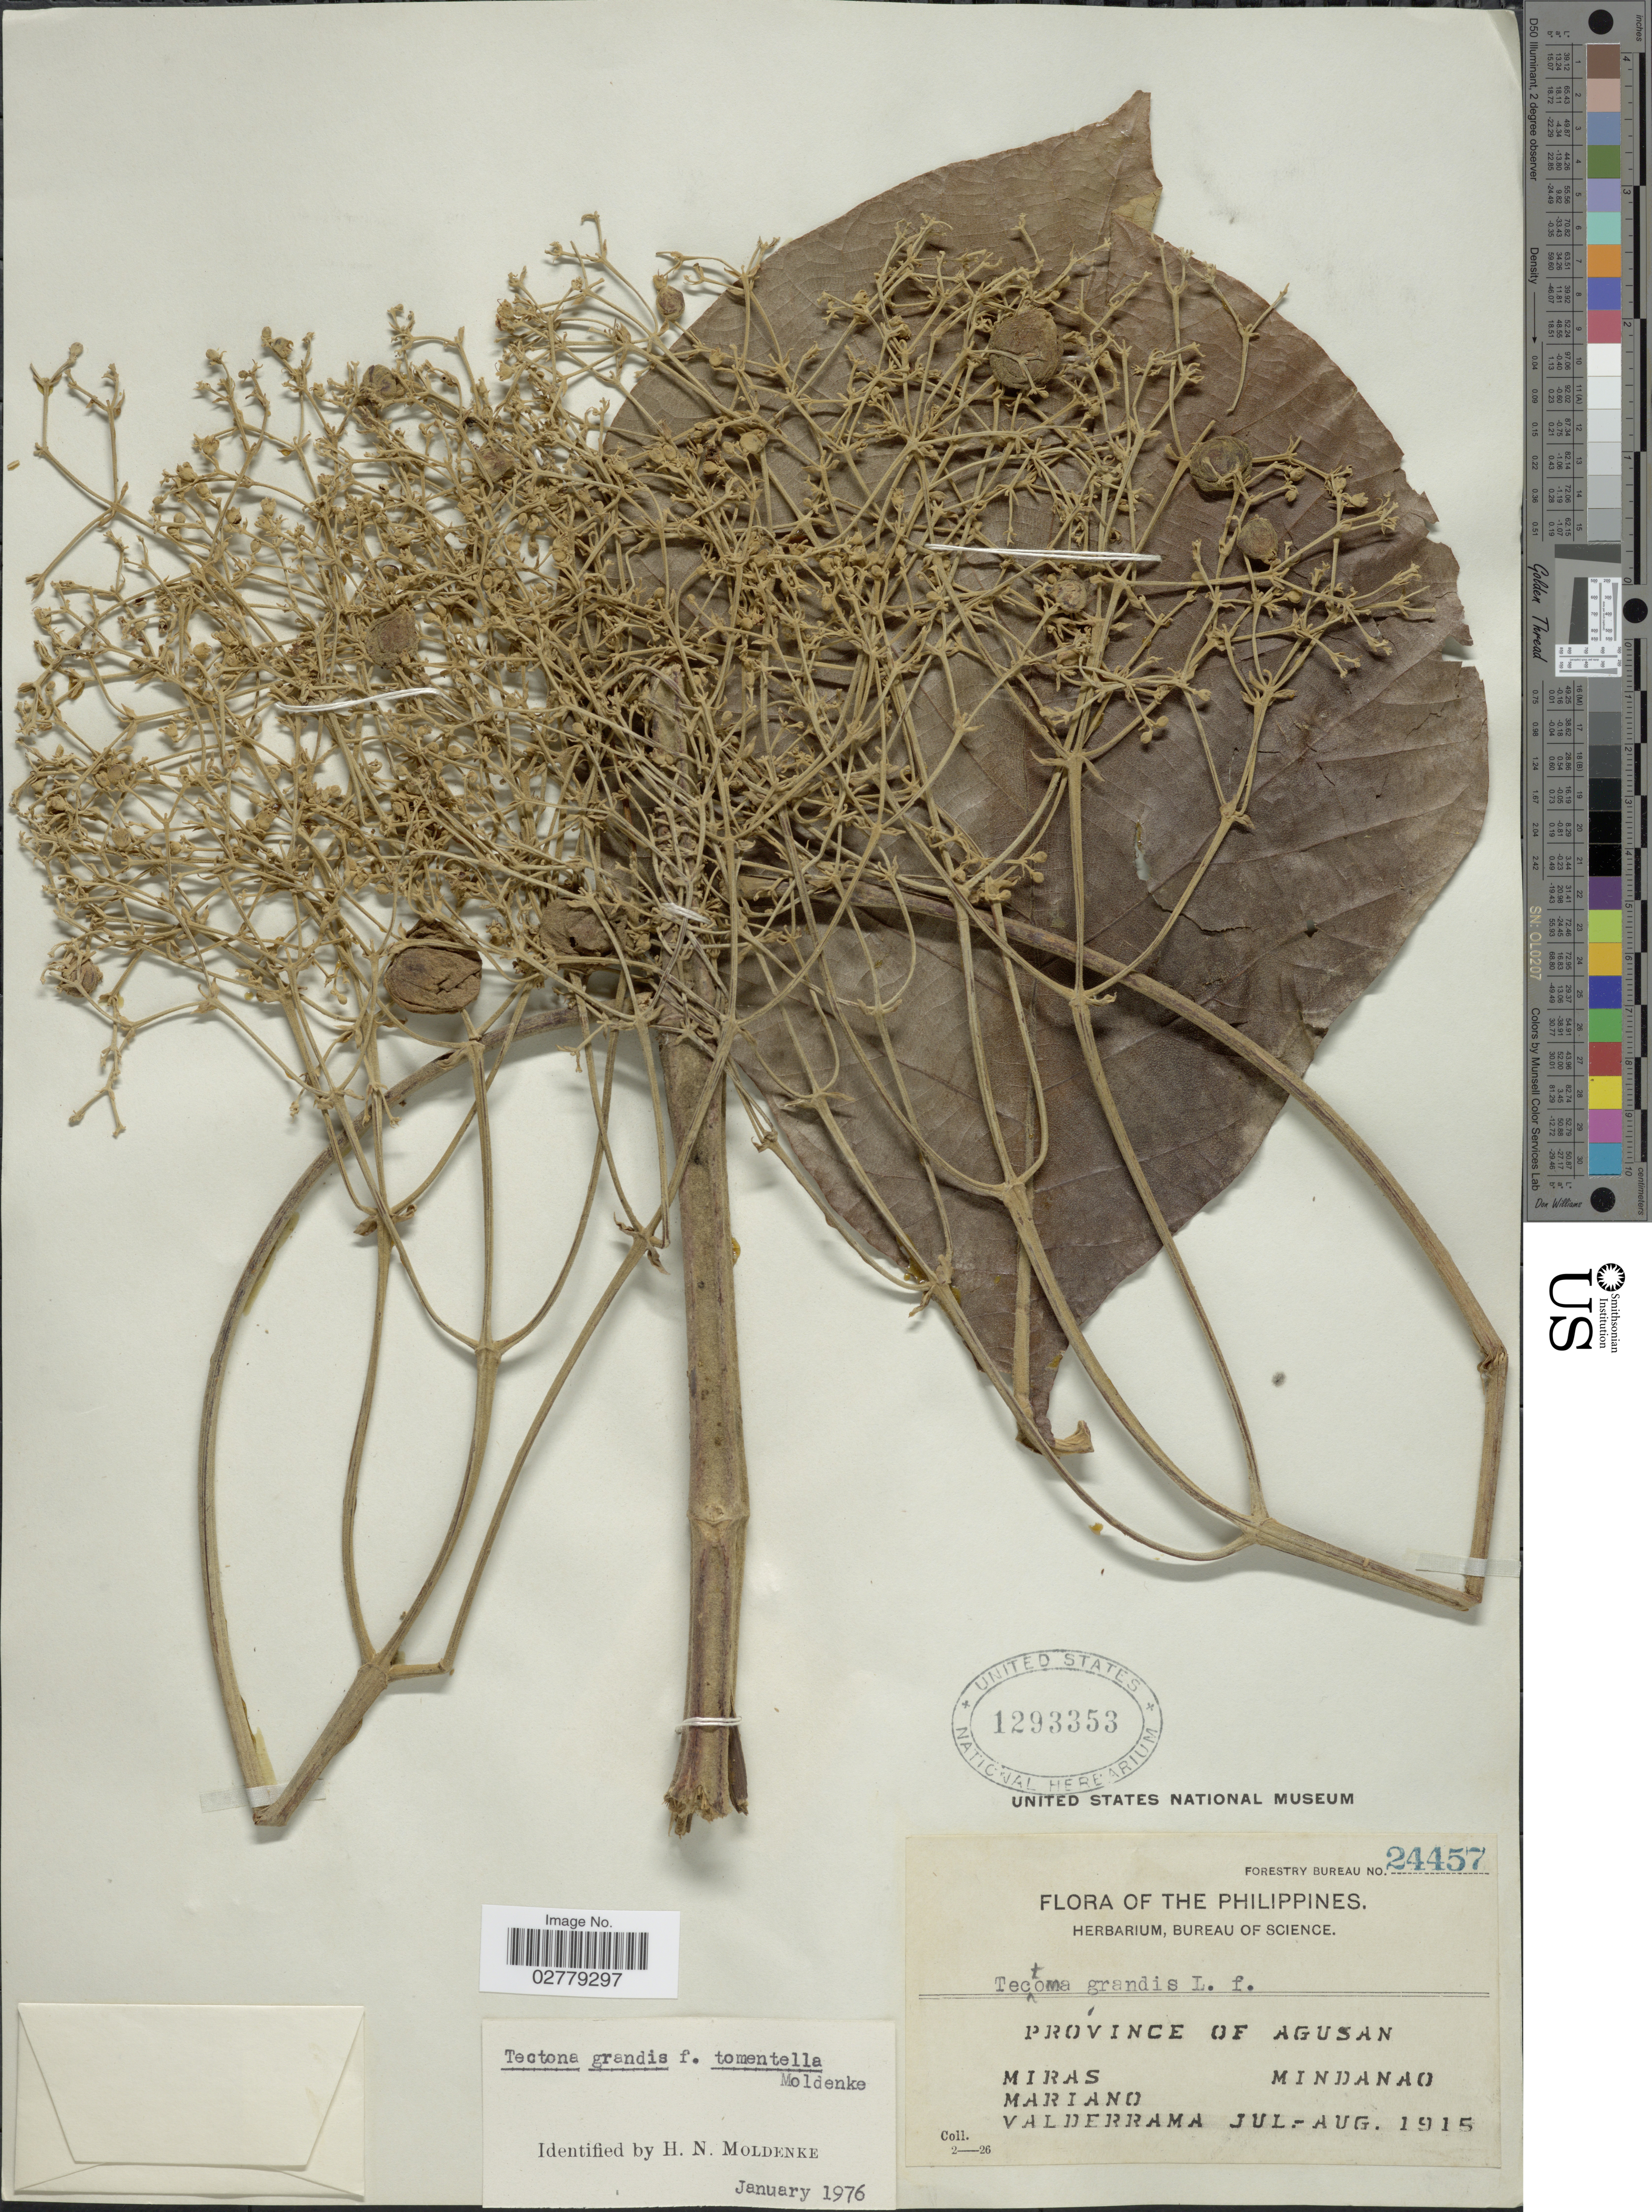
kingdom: Plantae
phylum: Tracheophyta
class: Magnoliopsida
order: Lamiales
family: Lamiaceae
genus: Tectona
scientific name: Tectona grandis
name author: L. f.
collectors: Miras, -. Mariano & -. Valderrama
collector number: Forestry Bureau 24457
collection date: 1915-07/1915-08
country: Philippines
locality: Province of Agusan. Mindanao.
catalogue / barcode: US 1293353